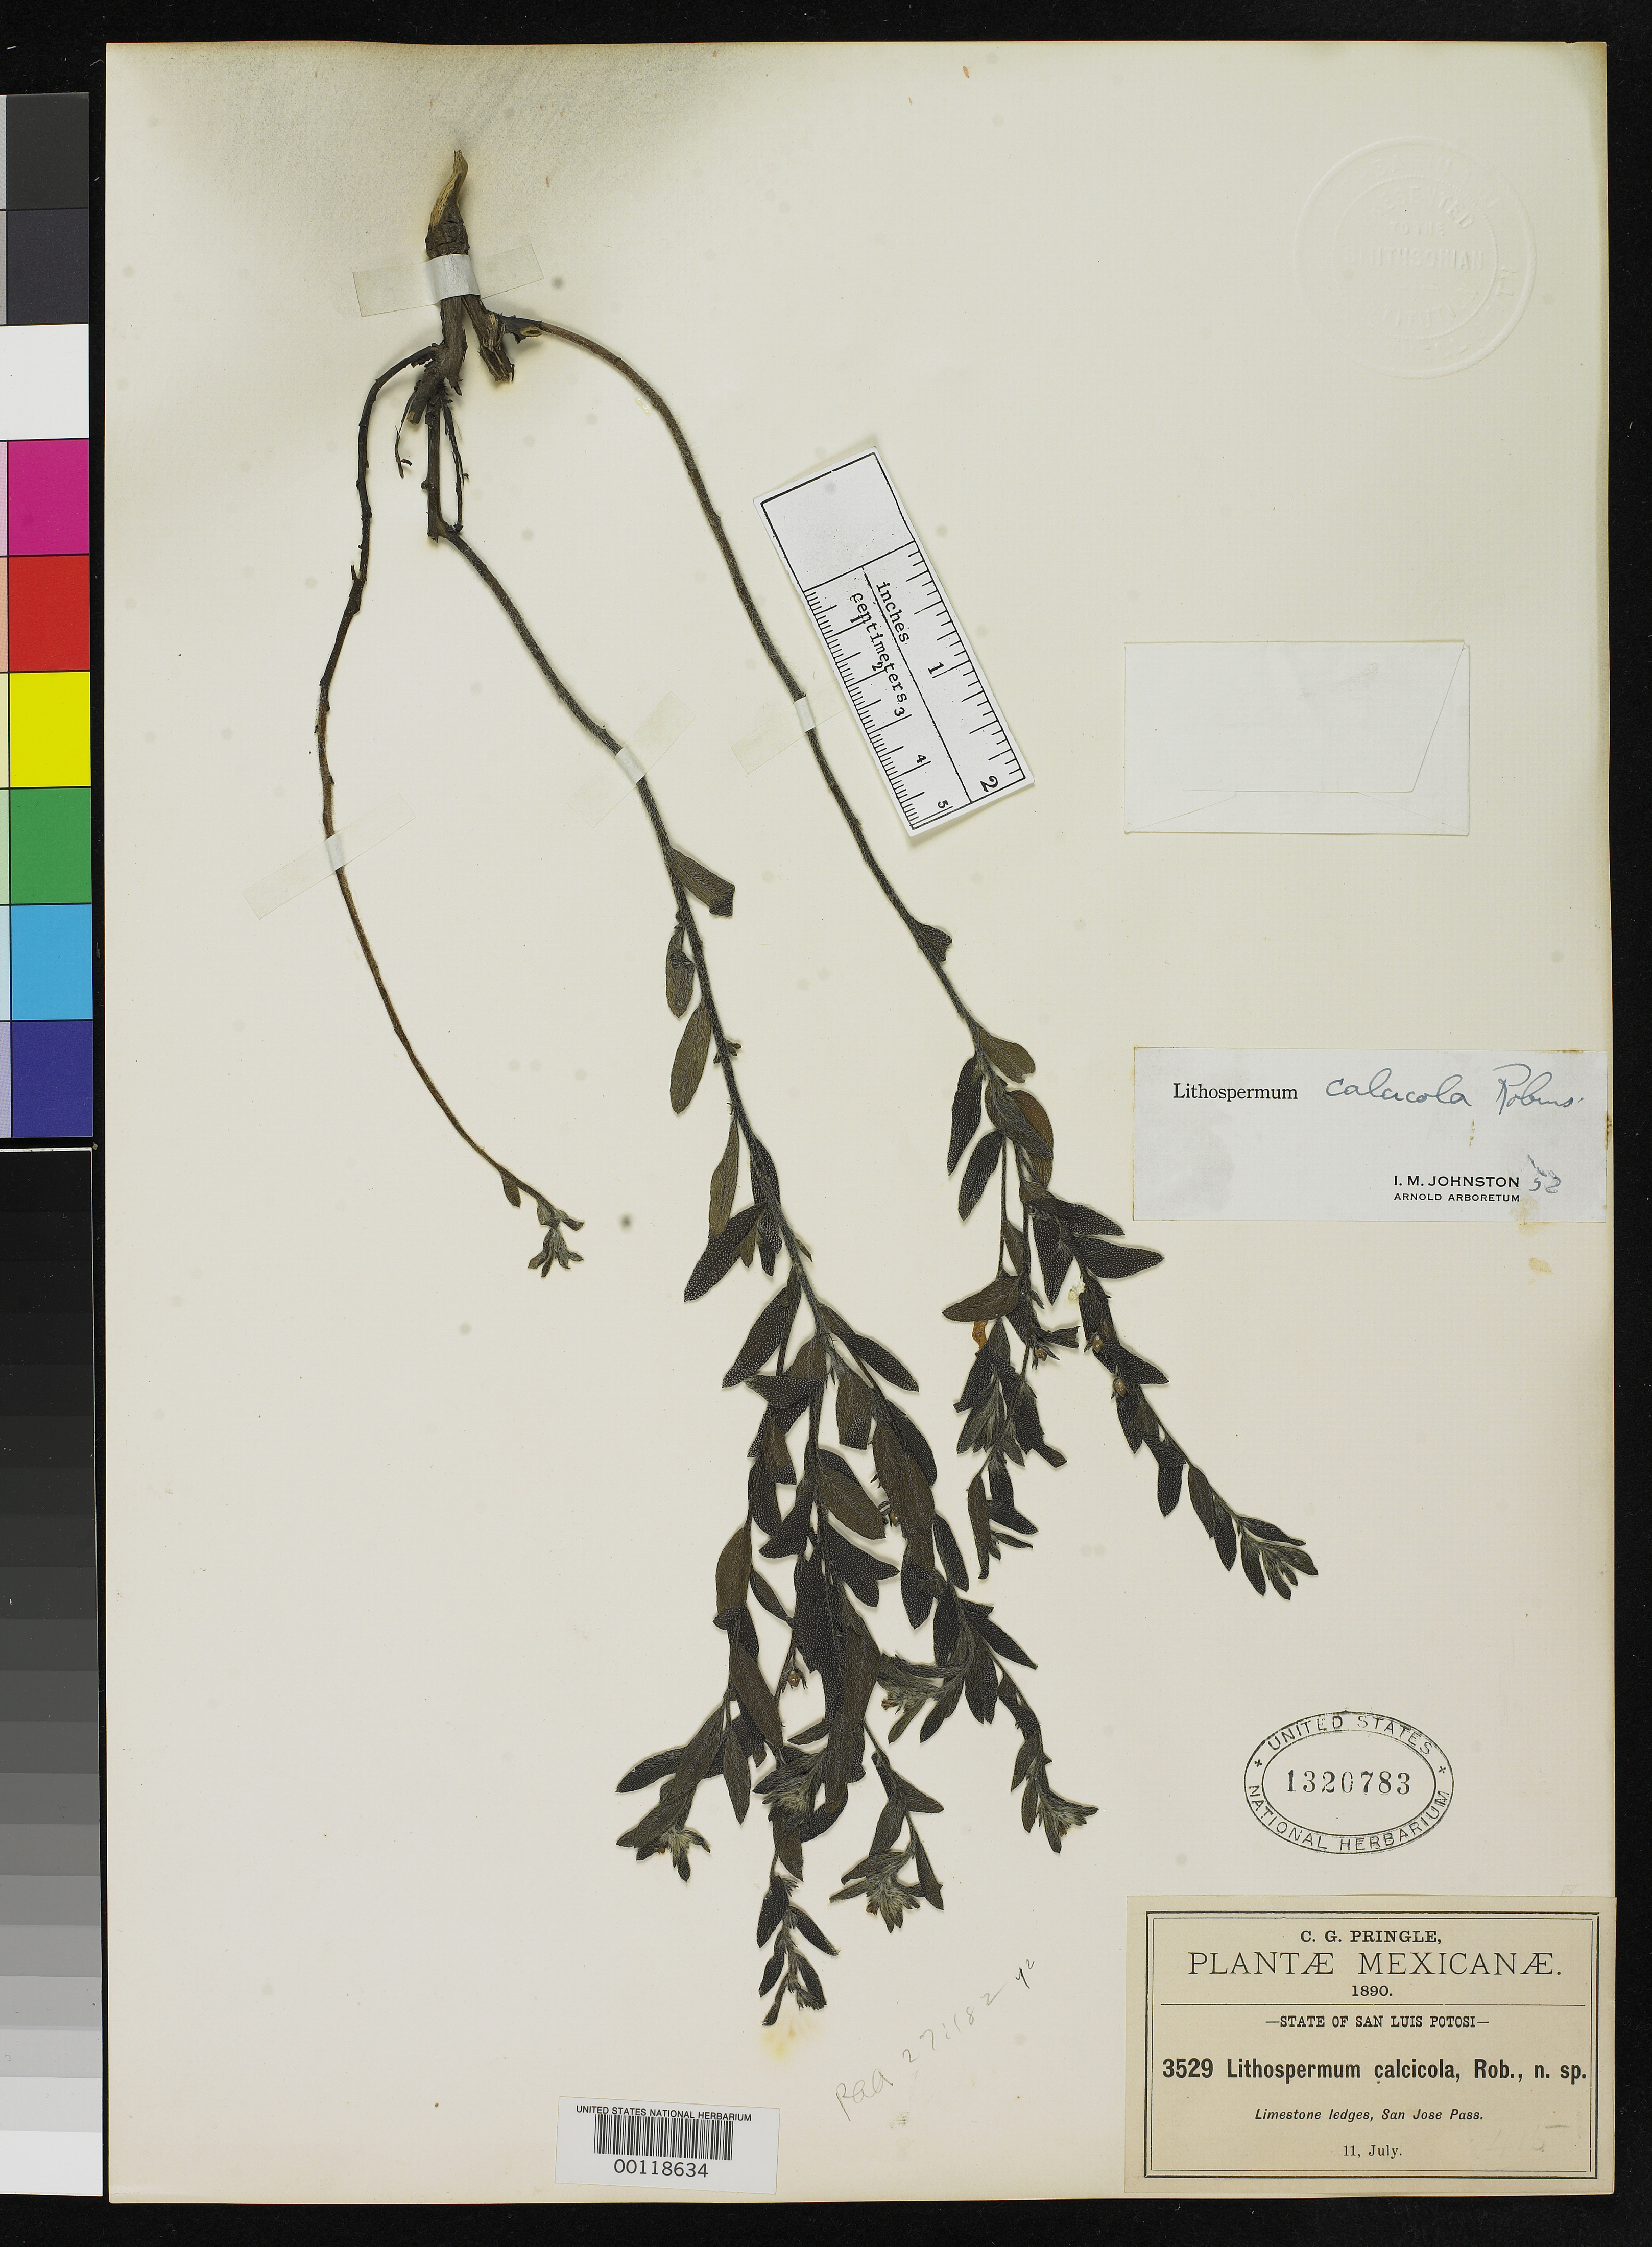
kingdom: Plantae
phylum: Tracheophyta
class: Magnoliopsida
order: Boraginales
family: Boraginaceae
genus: Lithospermum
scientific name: Lithospermum calcicola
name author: B.L. Rob.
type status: Isotype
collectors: C. G. Pringle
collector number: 3529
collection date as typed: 11 Jul 1890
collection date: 1890-07-11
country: Mexico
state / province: San Luis Potosi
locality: San Jose Pass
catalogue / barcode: US 1320783